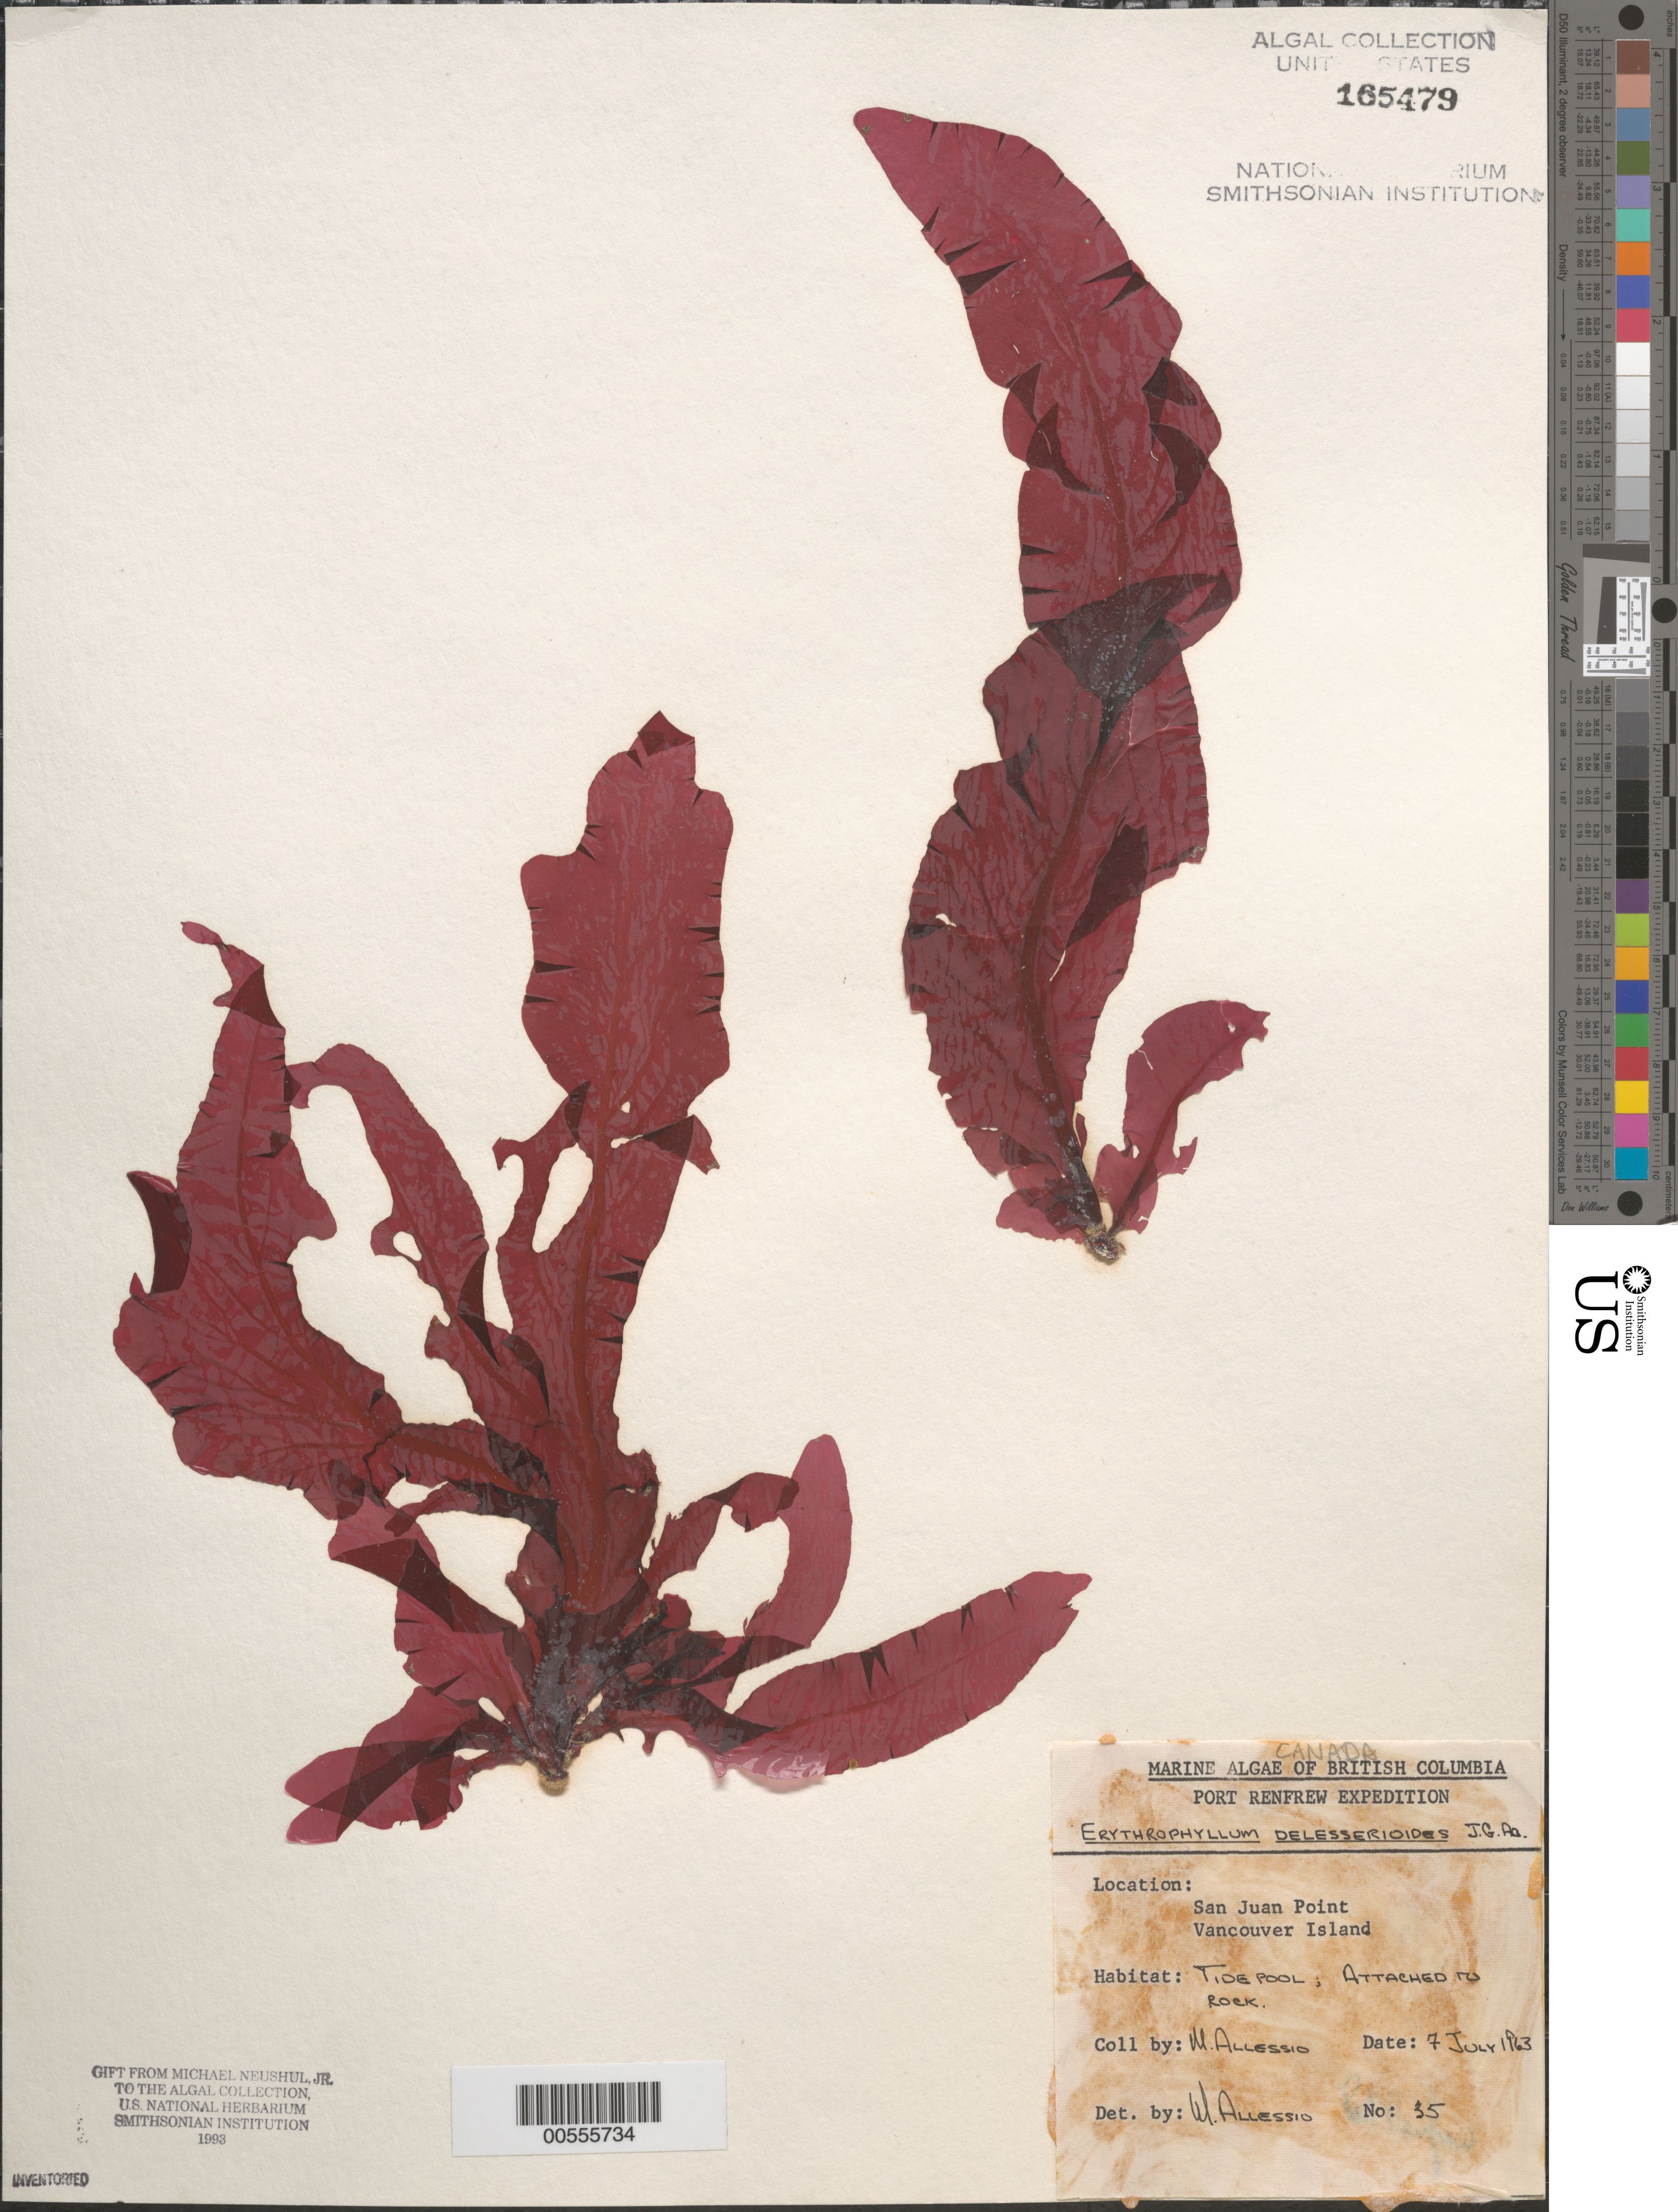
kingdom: Plantae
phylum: Rhodophyta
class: Florideophyceae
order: Gigartinales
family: Kallymeniaceae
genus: Erythrophyllum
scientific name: Erythrophyllum delesserioides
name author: J. Agardh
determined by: Allessio, M.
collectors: M. Allessio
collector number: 35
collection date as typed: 07 Jul 1963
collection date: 1963-07-07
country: Canada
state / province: British Columbia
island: Vancouver Island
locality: San Juan Point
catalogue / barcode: US 165479